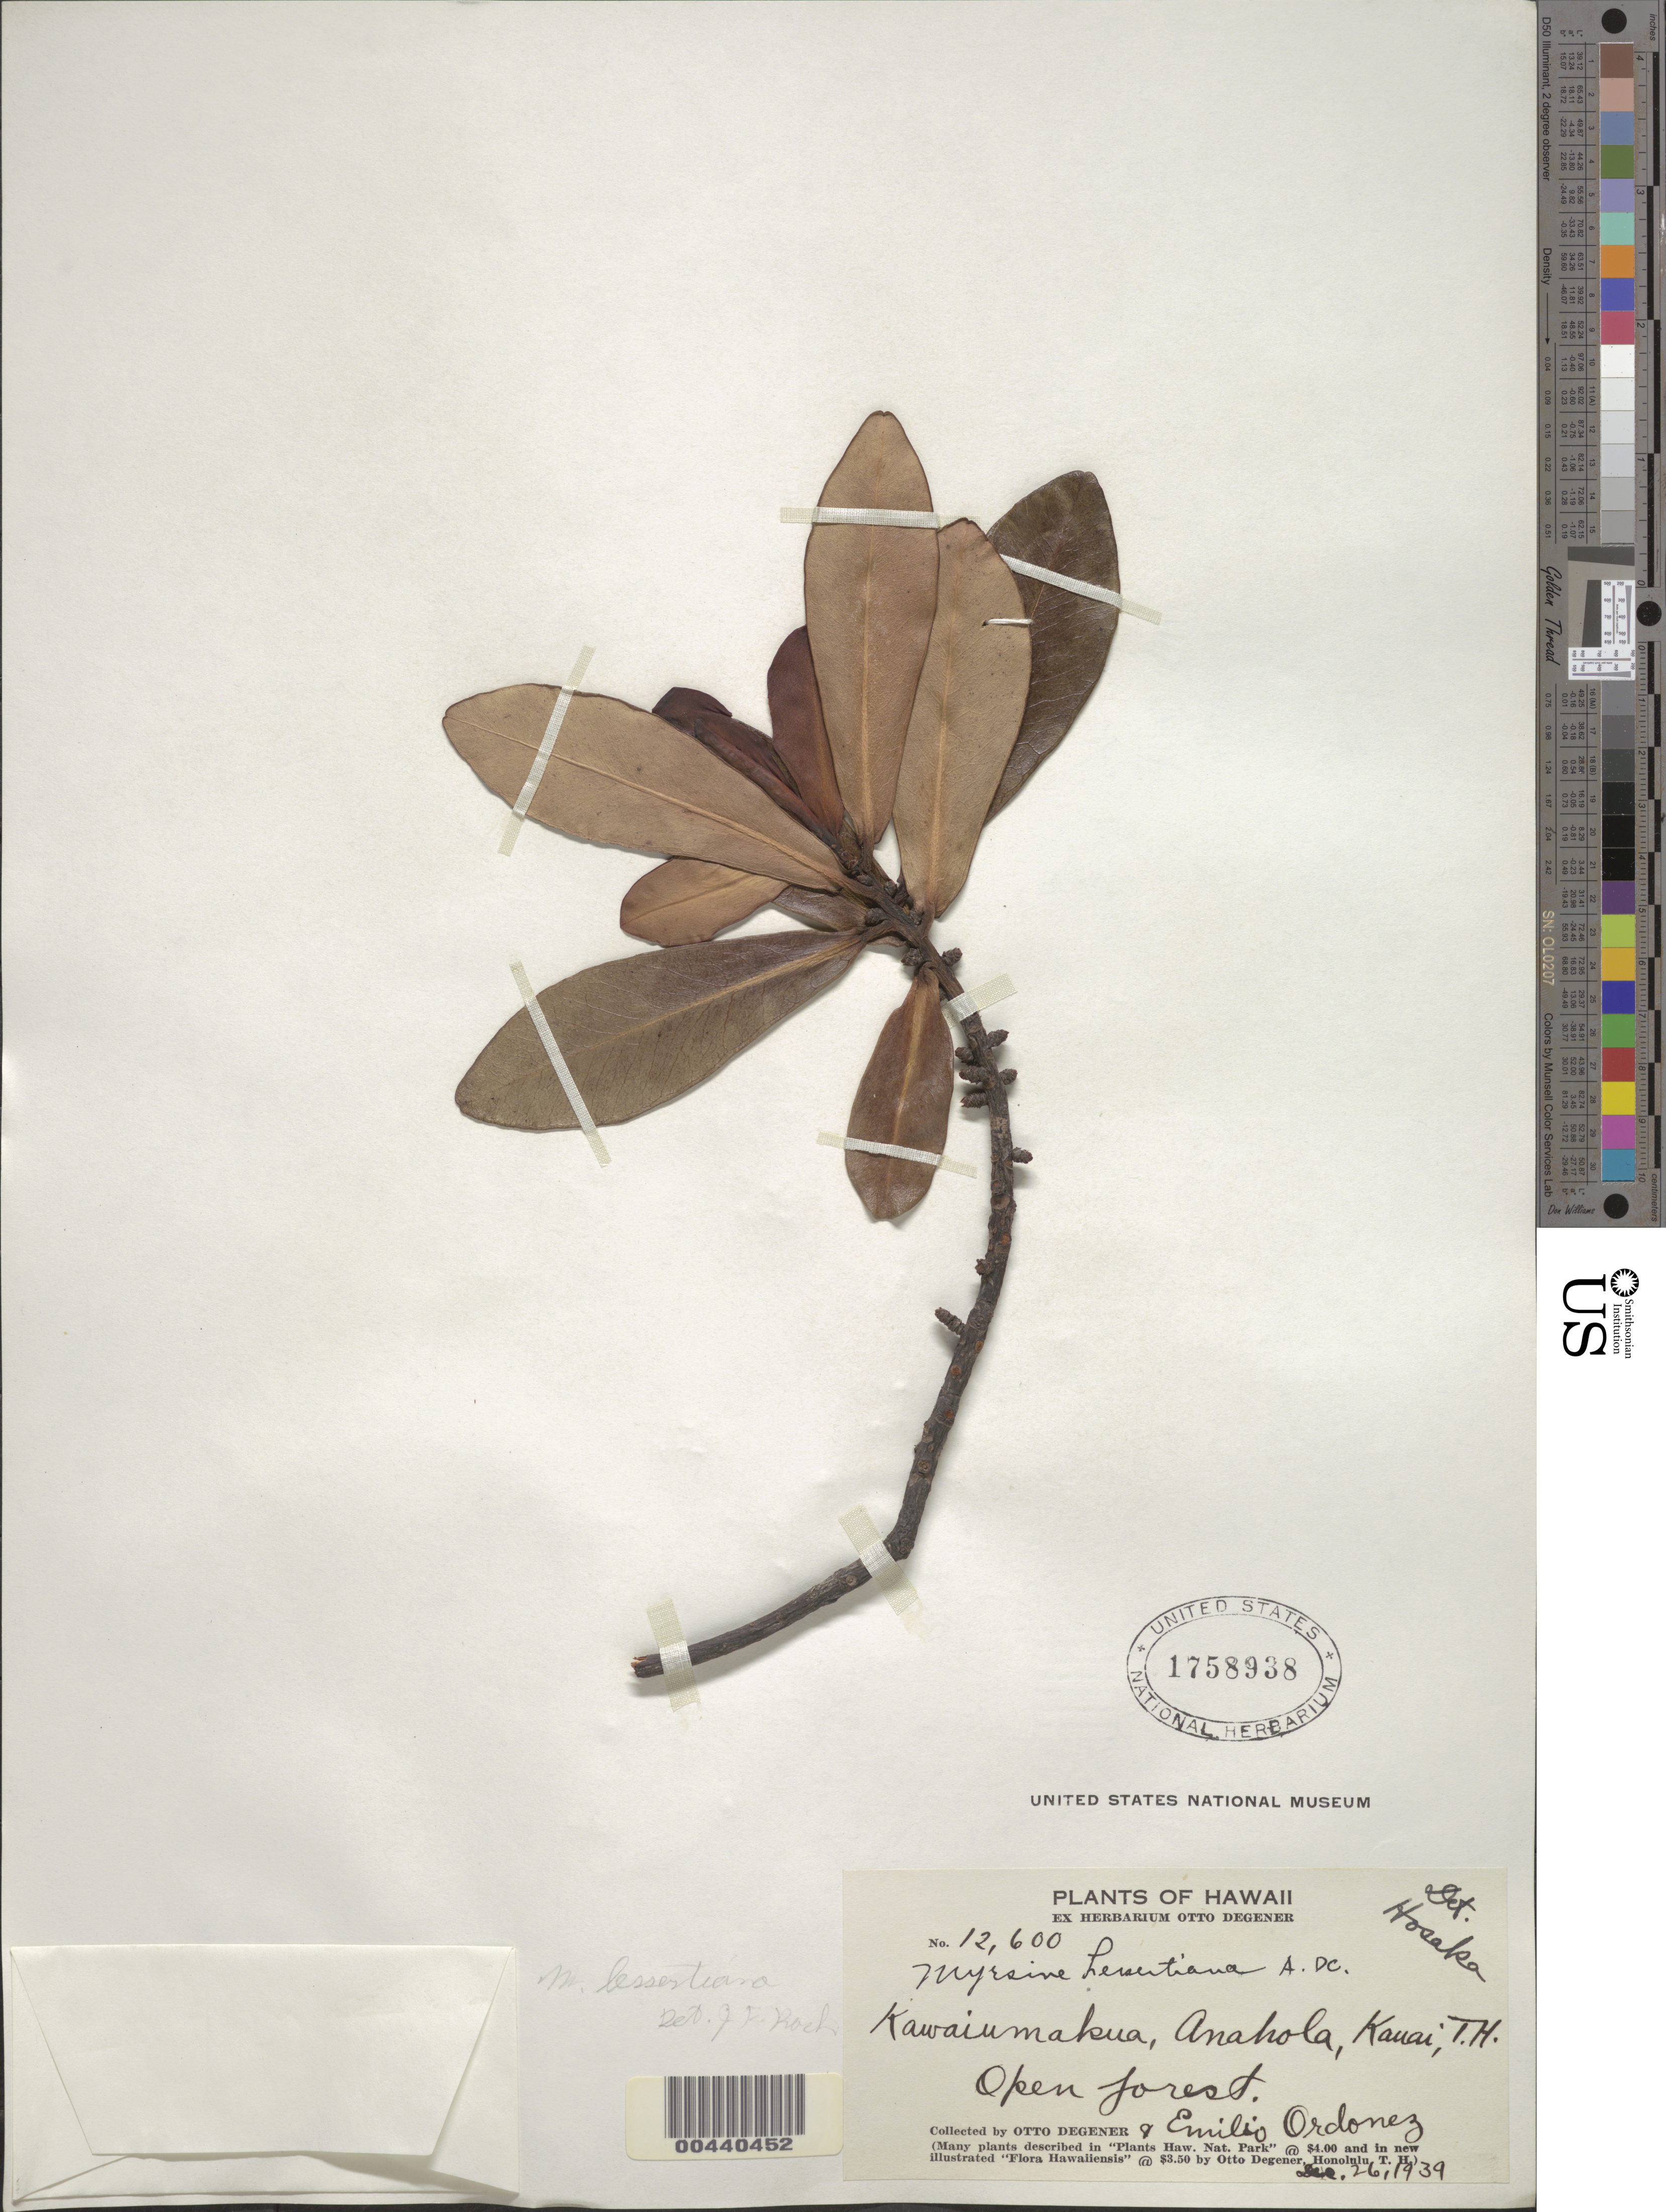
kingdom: Plantae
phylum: Tracheophyta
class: Magnoliopsida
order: Ericales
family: Primulaceae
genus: Myrsine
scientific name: Myrsine lessertiana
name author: A. DC.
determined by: Hosaka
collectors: O. Degener & E. Ordonez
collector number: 12600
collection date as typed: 26 Dec 1939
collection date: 1939-12-26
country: United States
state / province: Hawaii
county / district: Kauai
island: Kaua'i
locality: Kawaiumakua, Anahola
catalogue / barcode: US 1758938